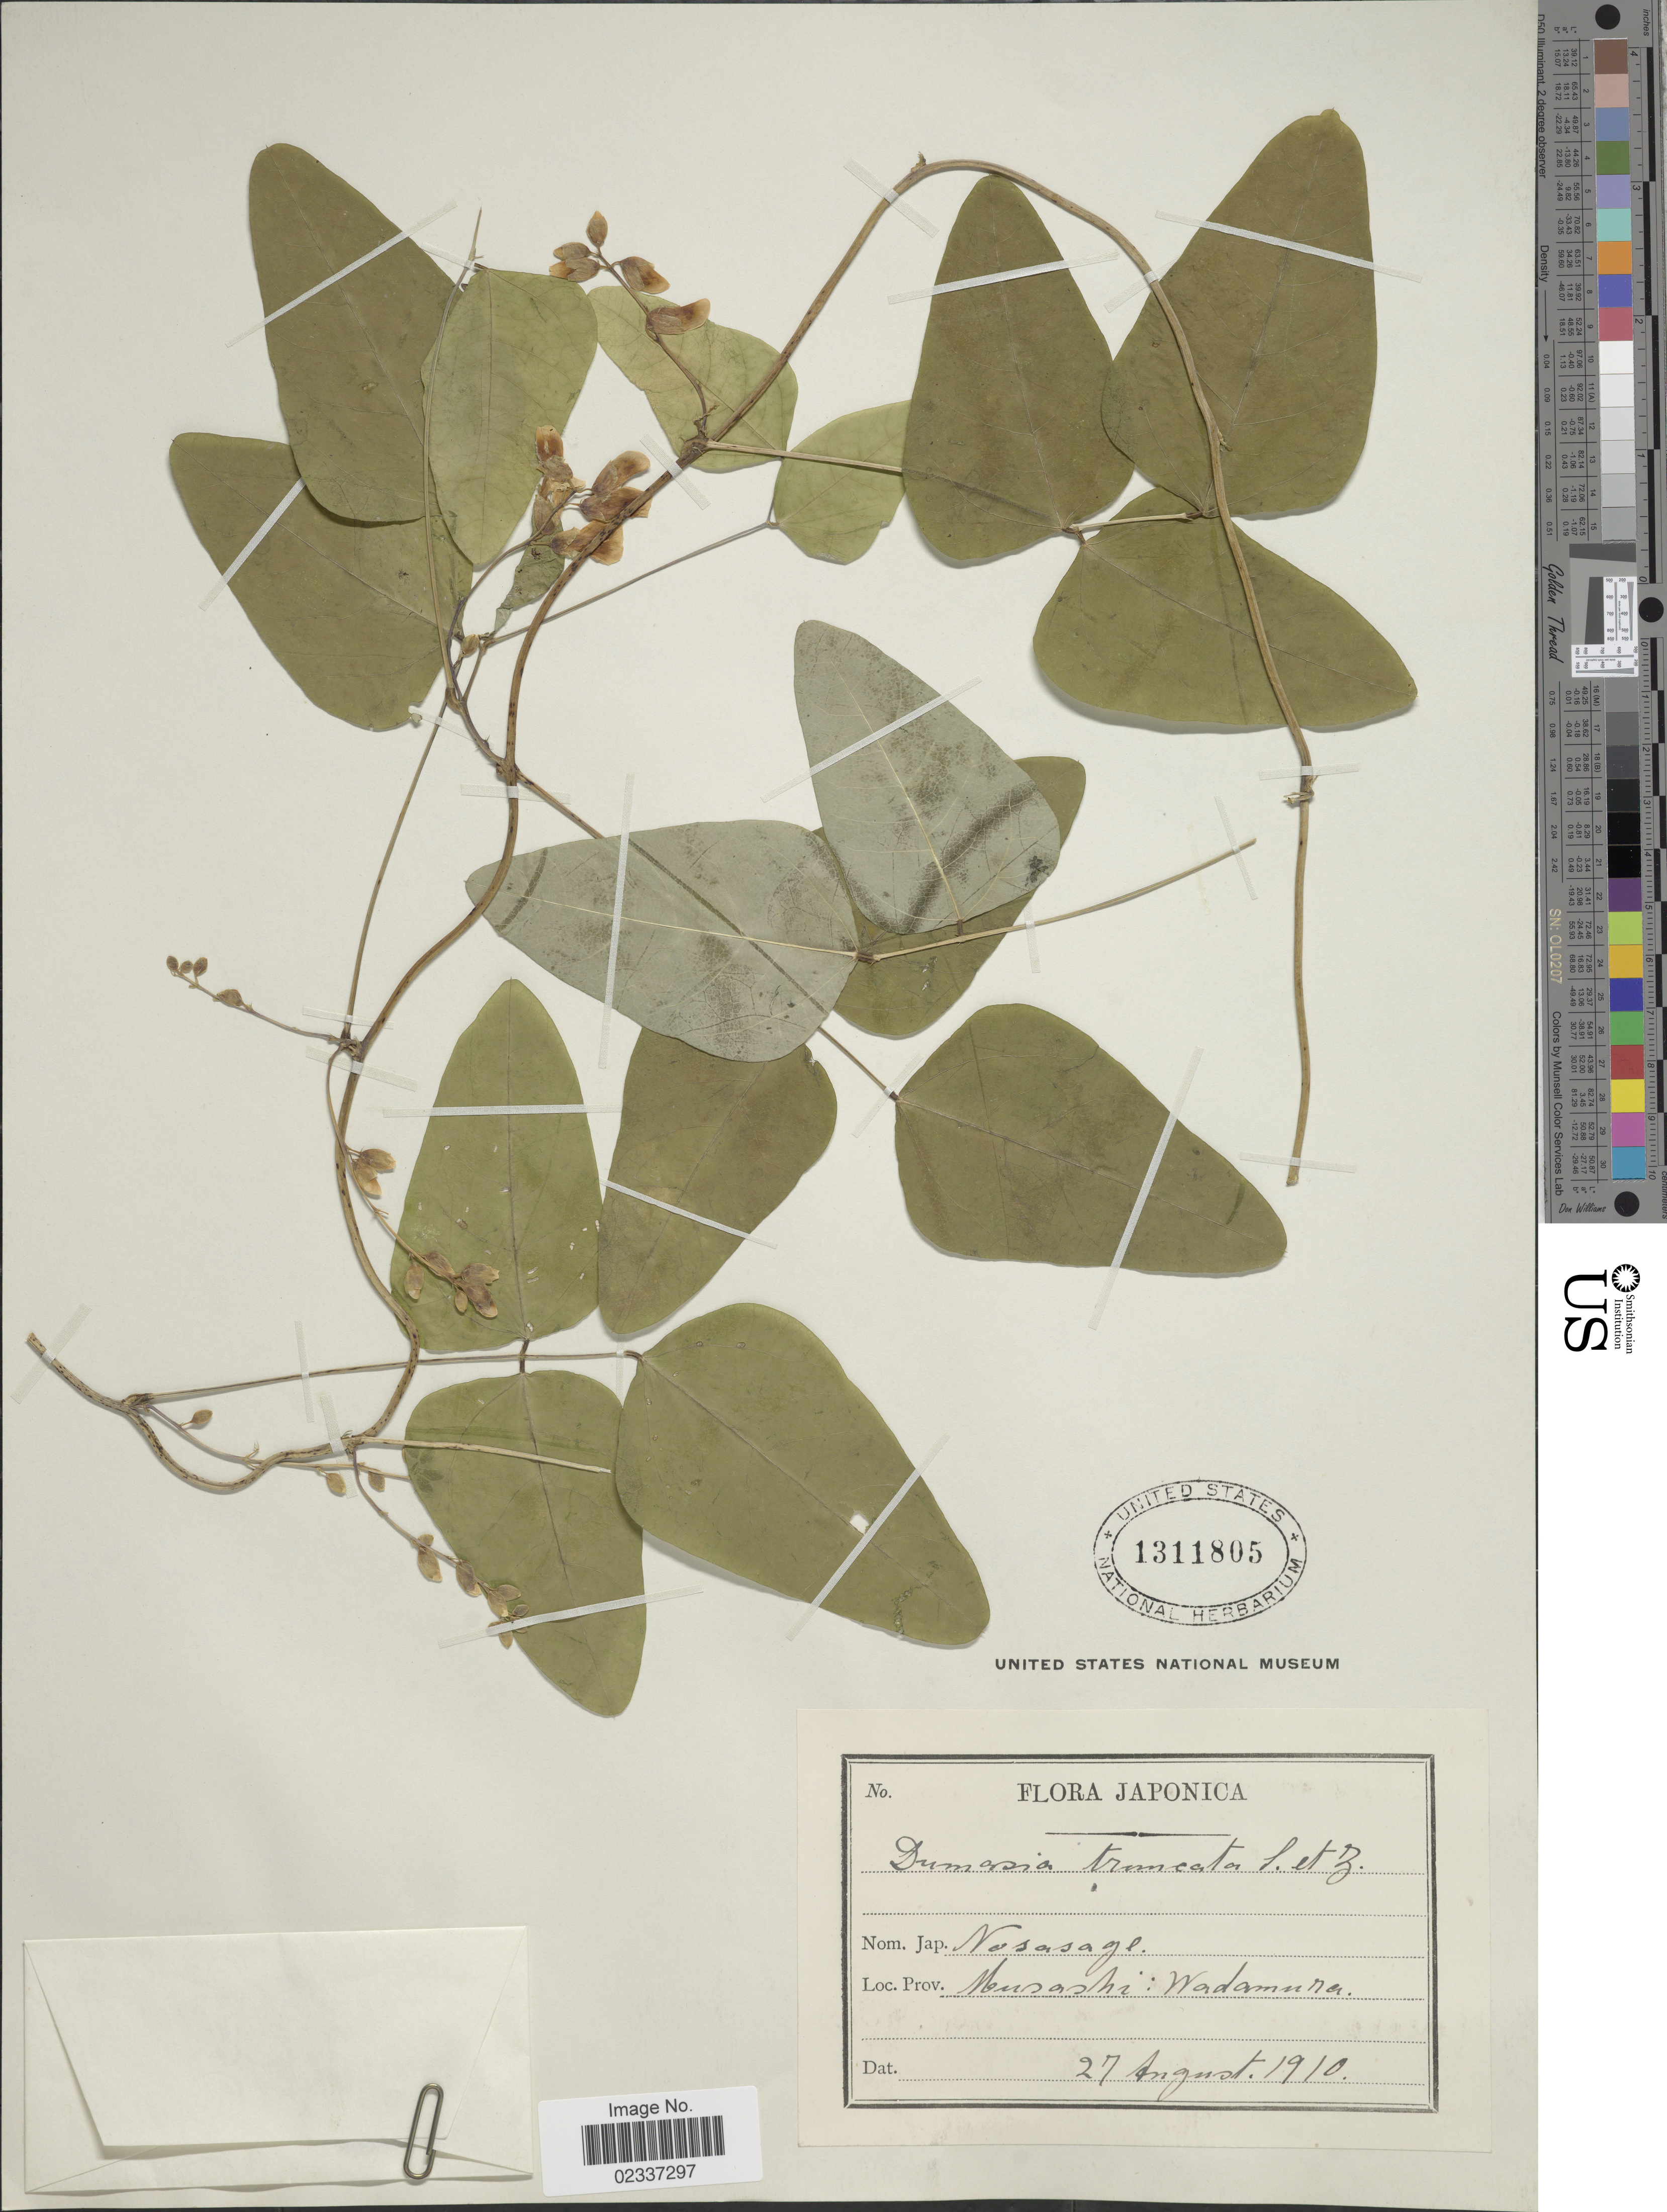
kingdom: Plantae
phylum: Tracheophyta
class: Magnoliopsida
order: Fabales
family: Fabaceae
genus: Dumasia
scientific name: Dumasia truncata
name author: Siebold & Zucc.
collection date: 1910-08-27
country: Japan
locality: Musashi: Wadamura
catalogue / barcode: US 1311805